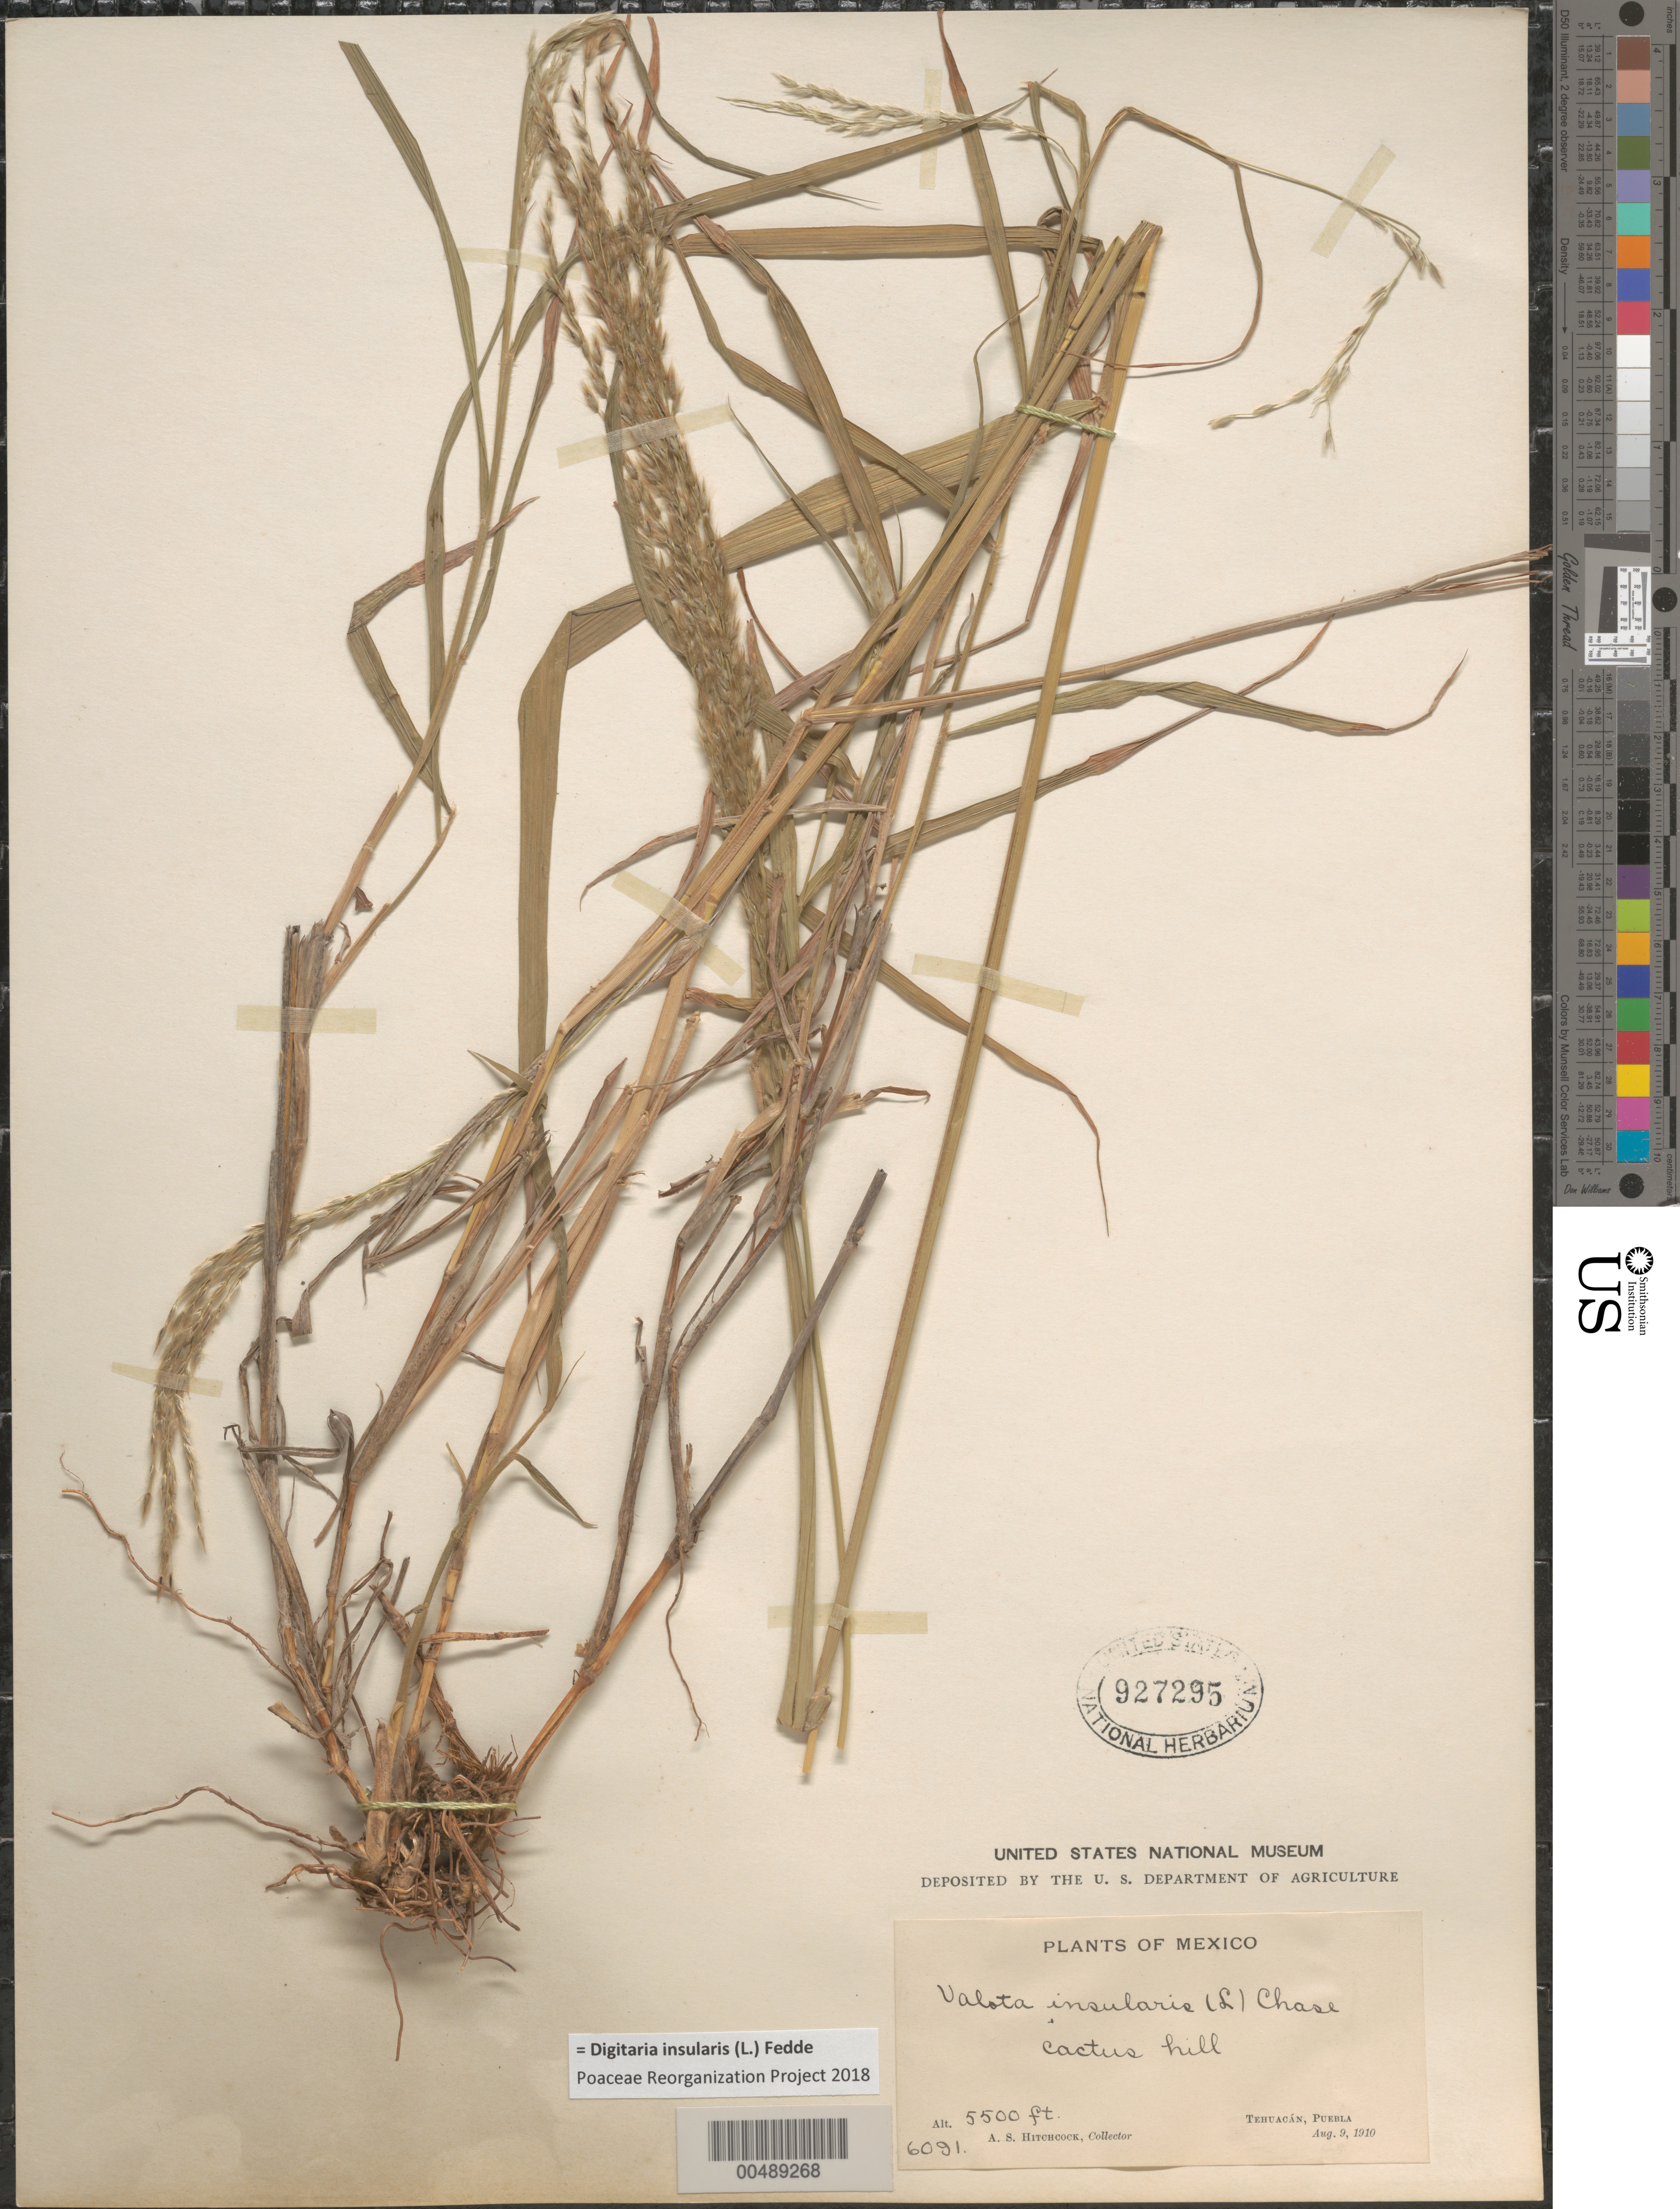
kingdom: Plantae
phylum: Tracheophyta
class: Liliopsida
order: Poales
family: Poaceae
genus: Digitaria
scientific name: Digitaria insularis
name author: (L.) Fedde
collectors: A. S. Hitchcock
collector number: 6091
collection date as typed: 9 Aug 1910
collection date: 1910-08-09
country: Mexico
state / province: Puebla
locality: Tehuacán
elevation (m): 1676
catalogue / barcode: US 927295